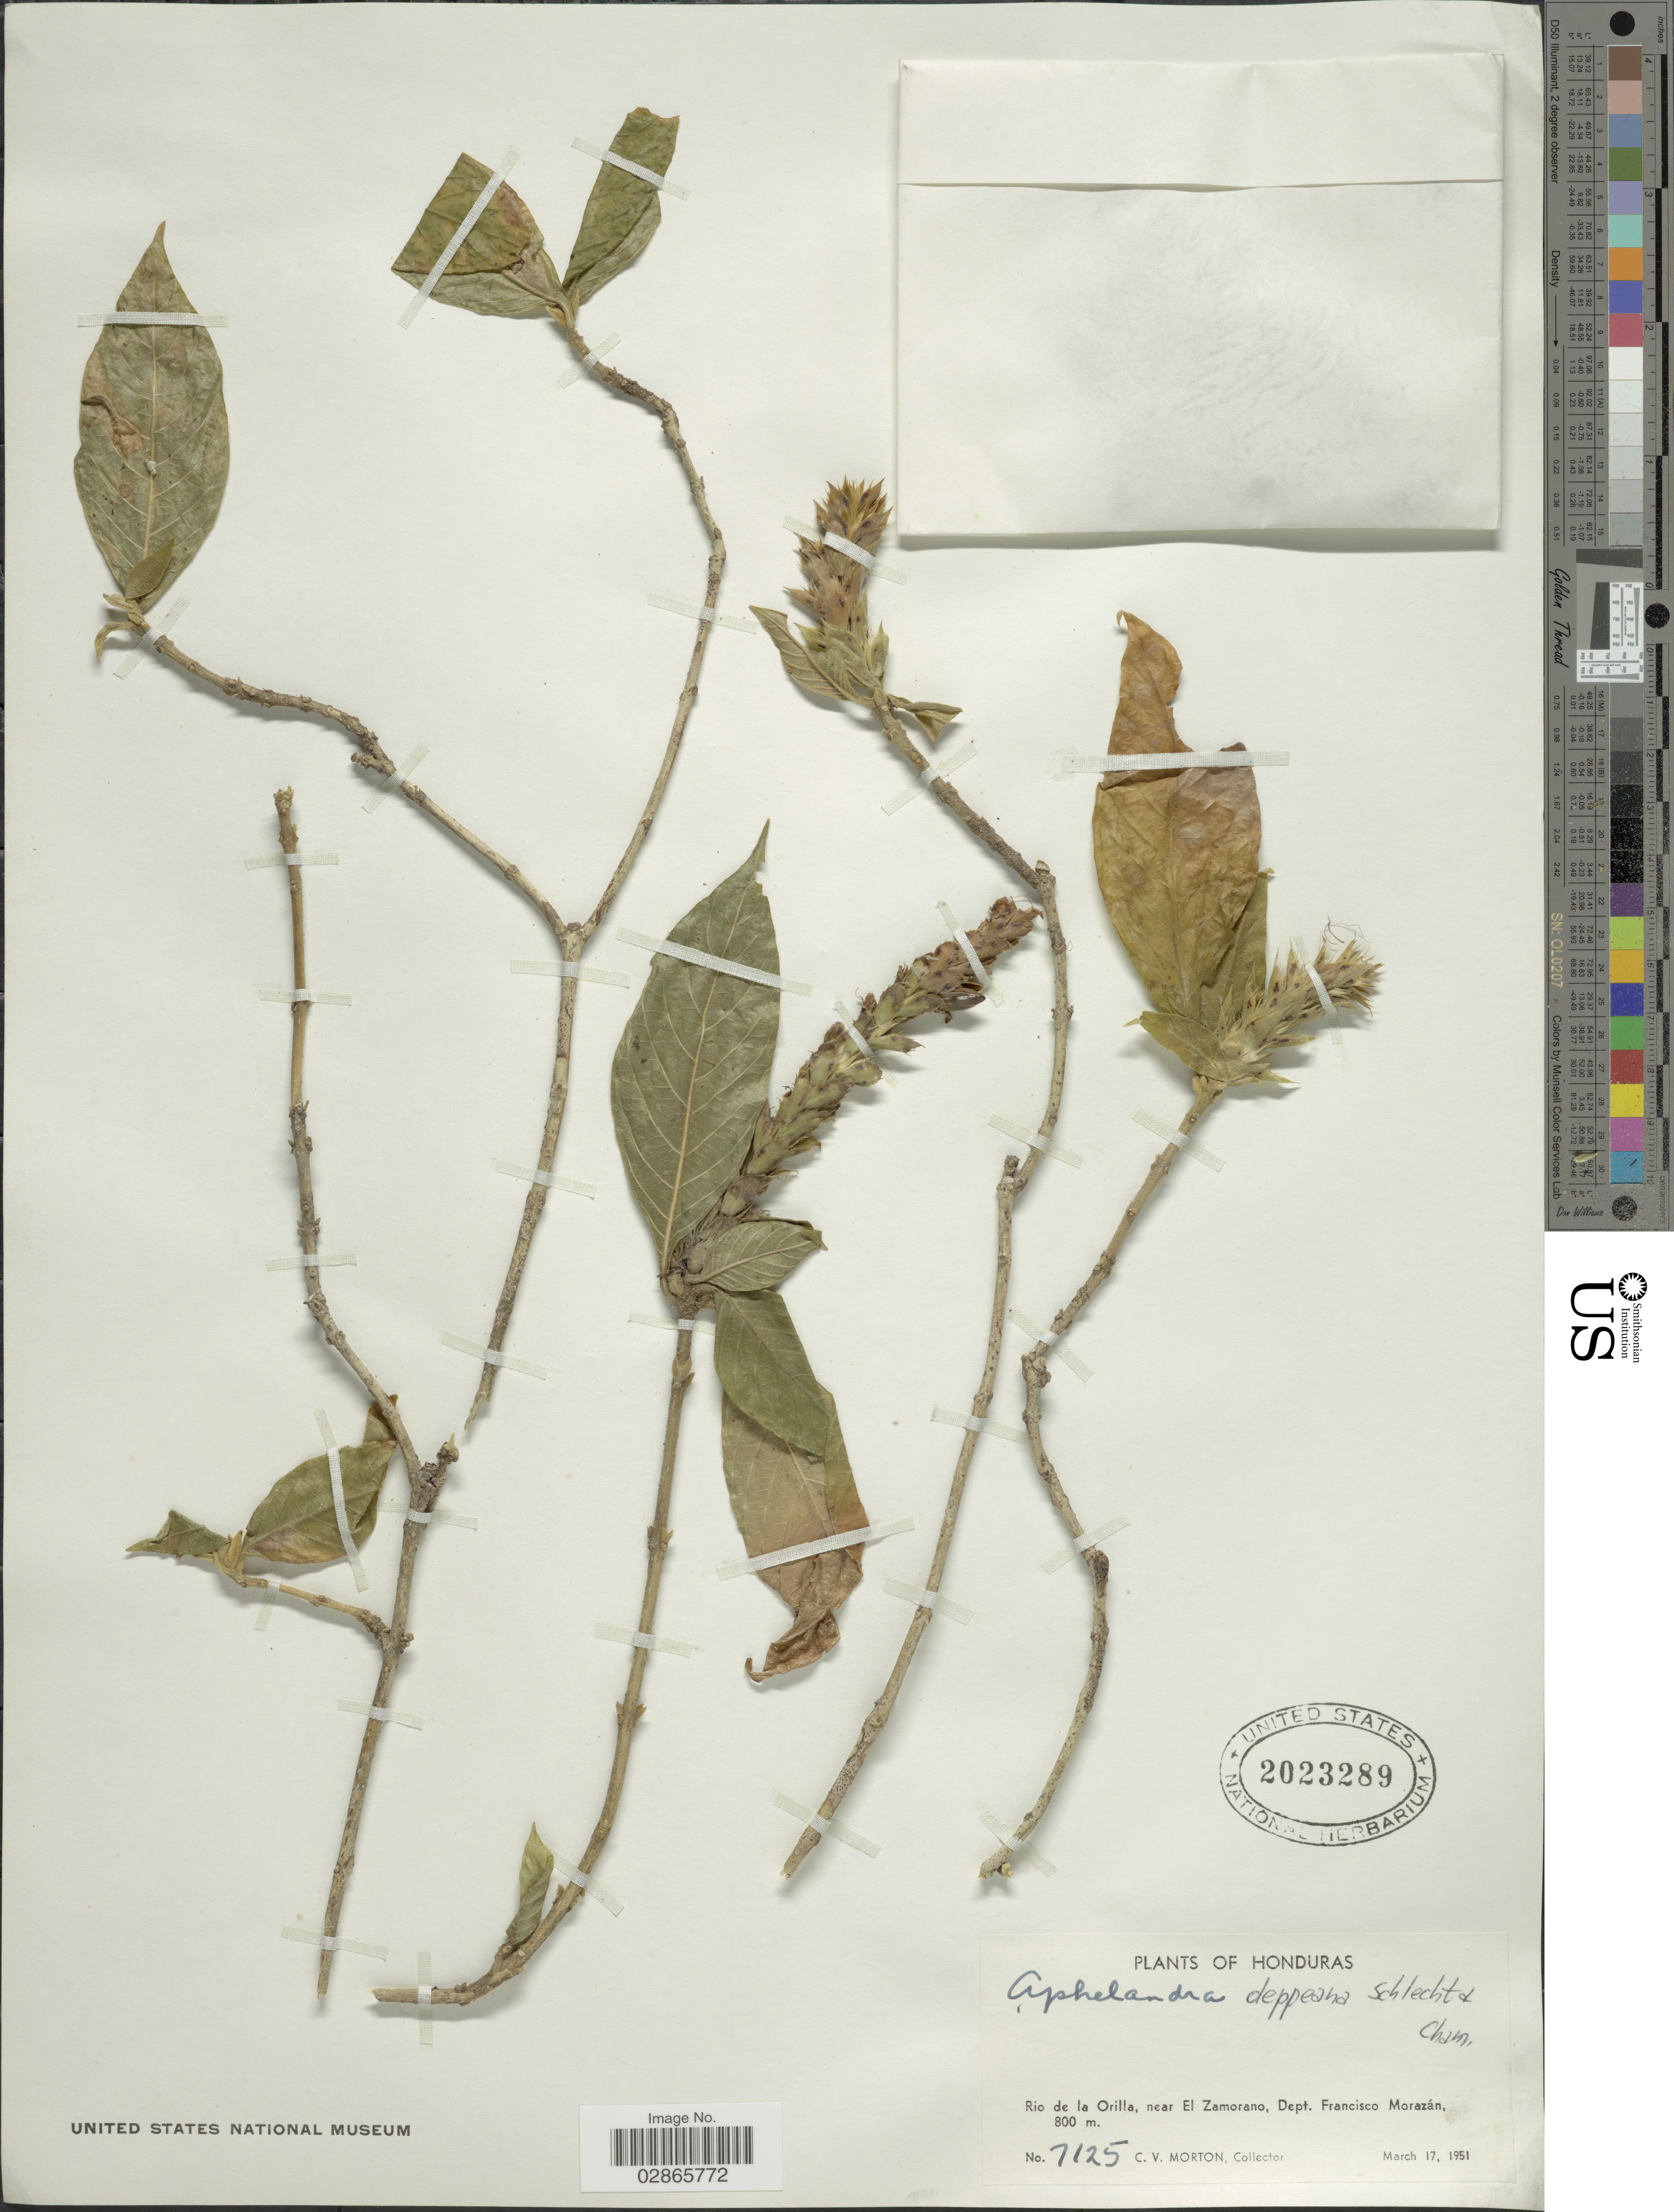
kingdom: Plantae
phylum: Tracheophyta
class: Magnoliopsida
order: Lamiales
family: Acanthaceae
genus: Aphelandra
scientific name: Aphelandra deppeana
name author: Schltdl. & Cham.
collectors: C. V. Morton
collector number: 7125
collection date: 1951-03-17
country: Honduras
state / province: Fco. Morazán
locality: Río de la Orilla, near El Zamorano, Dept. Francisco Morazán.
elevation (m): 800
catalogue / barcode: US 2023289